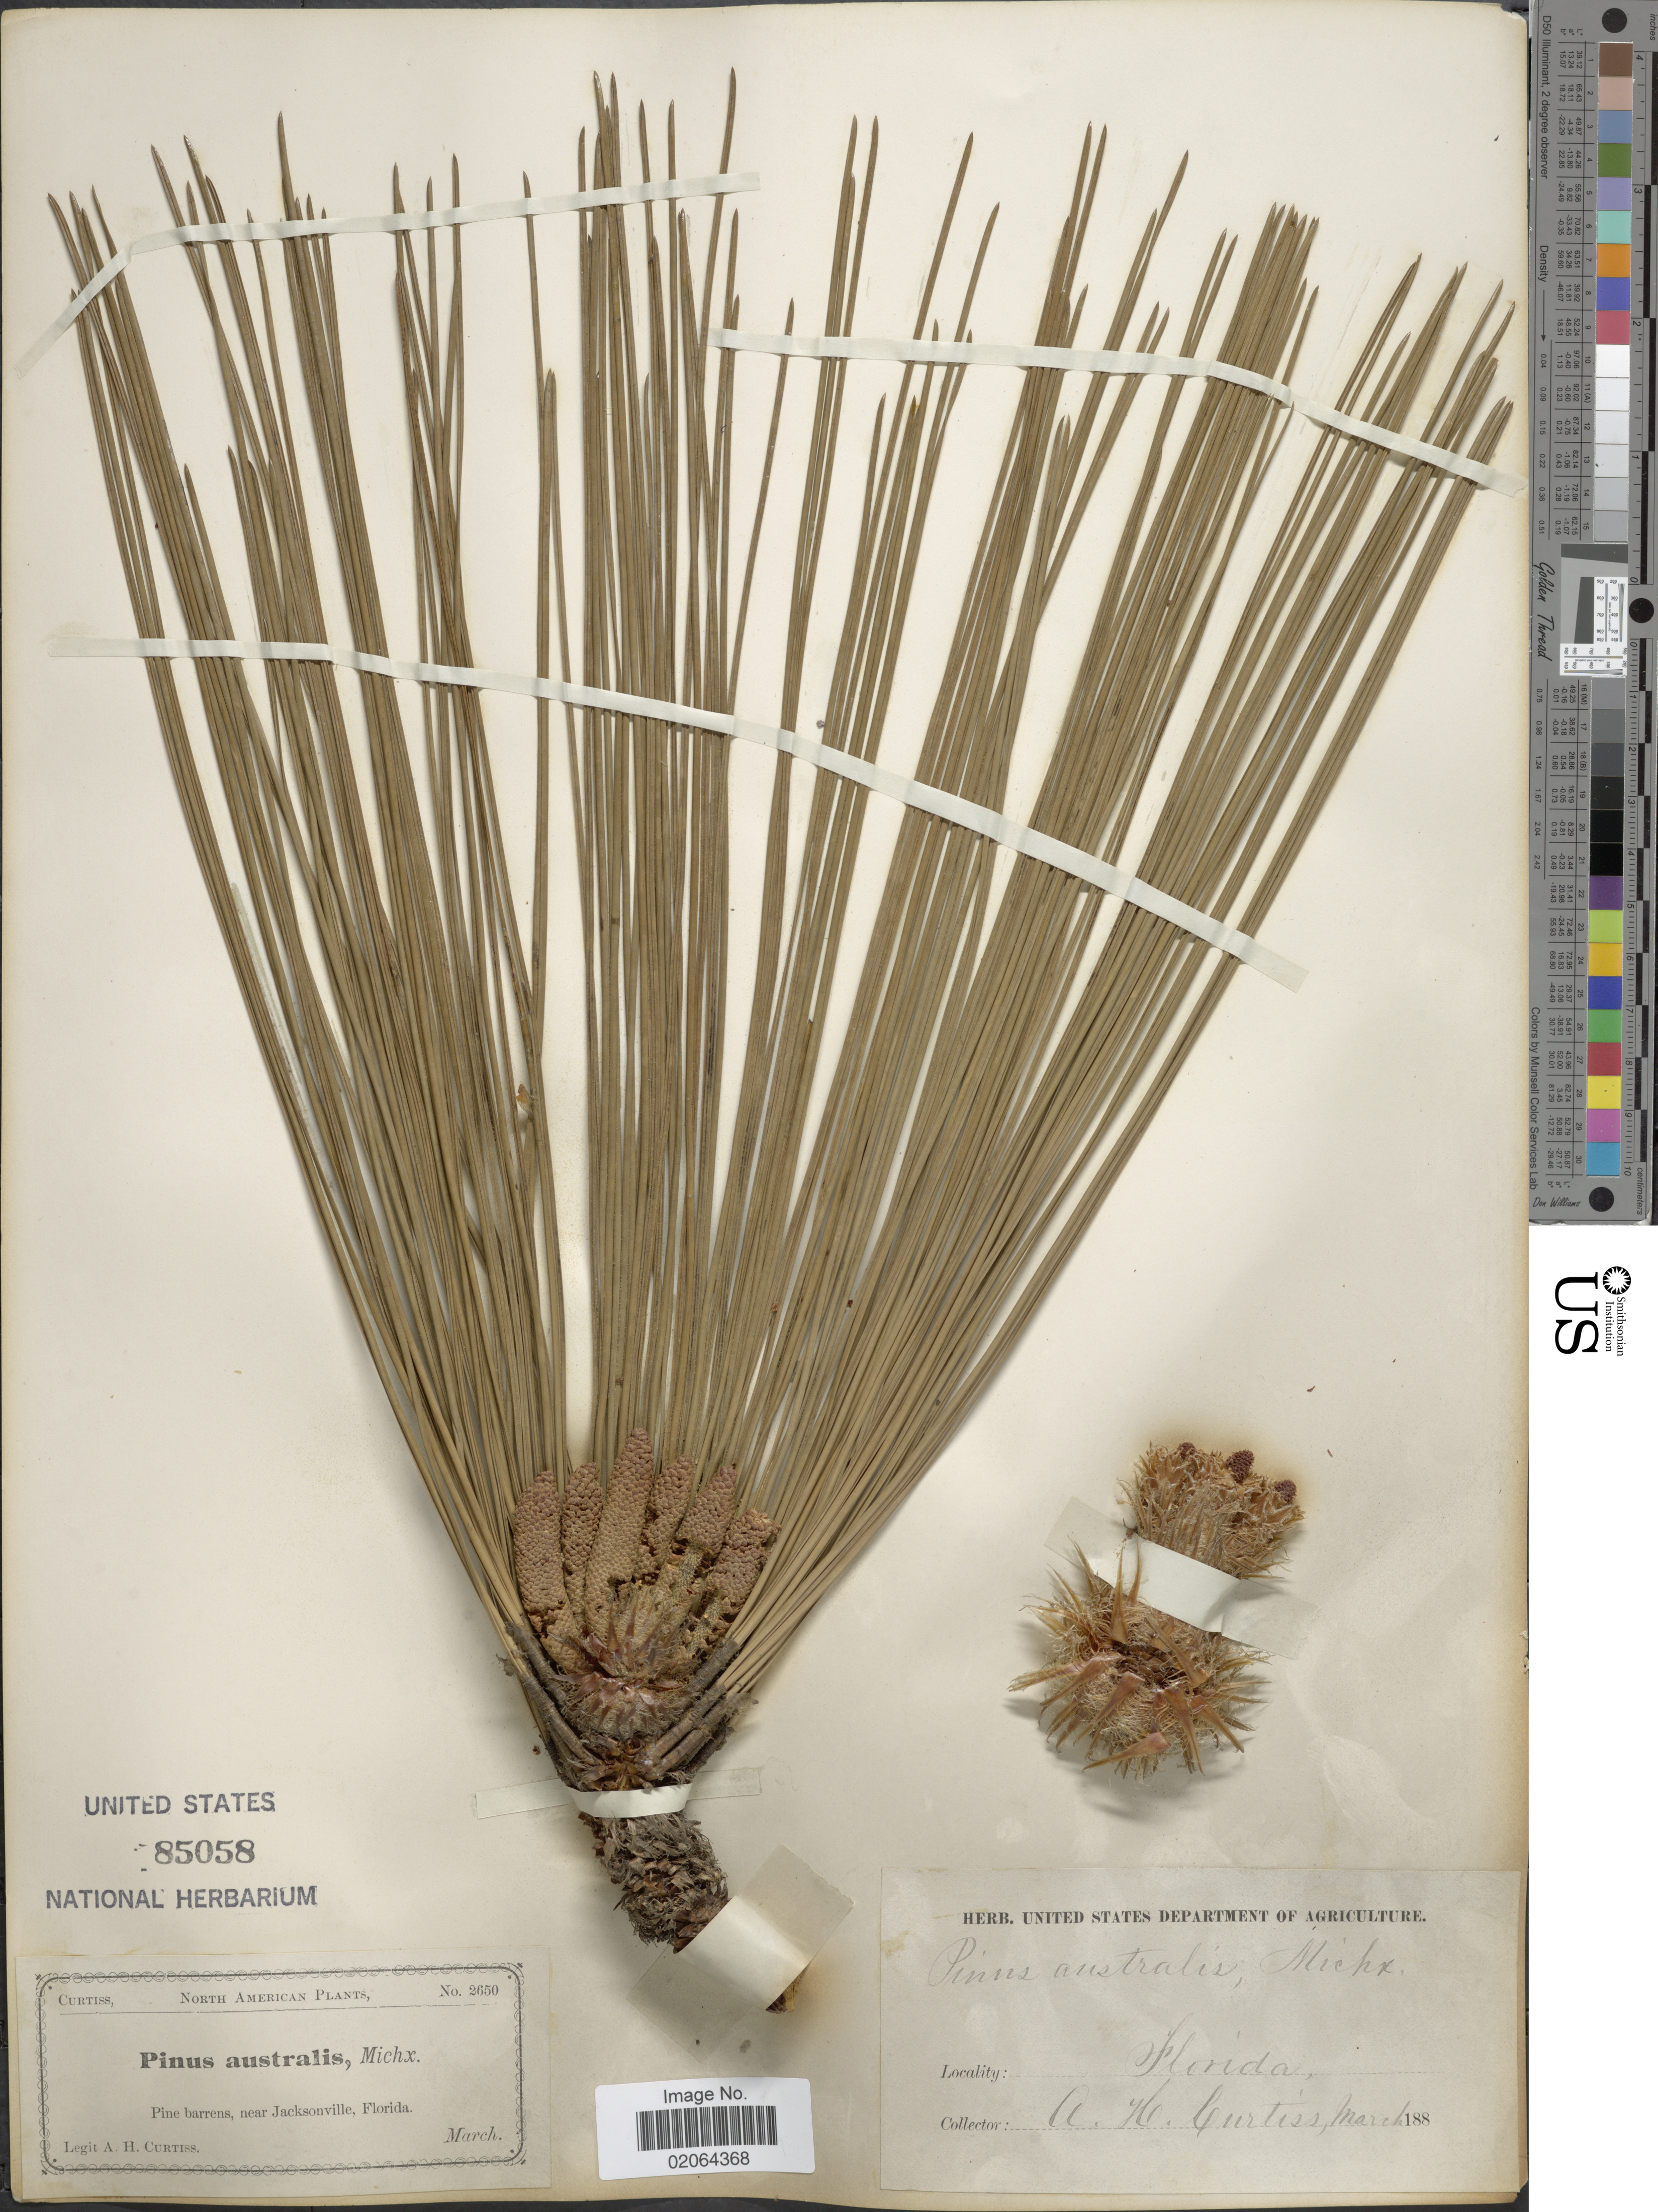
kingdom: Plantae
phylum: Tracheophyta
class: Pinopsida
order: Pinales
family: Pinaceae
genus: Pinus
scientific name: Pinus palustris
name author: Mill.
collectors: A. H. Curtiss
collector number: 2650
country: United States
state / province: Florida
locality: Near Jacksonville, Florida.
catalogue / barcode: US 85058